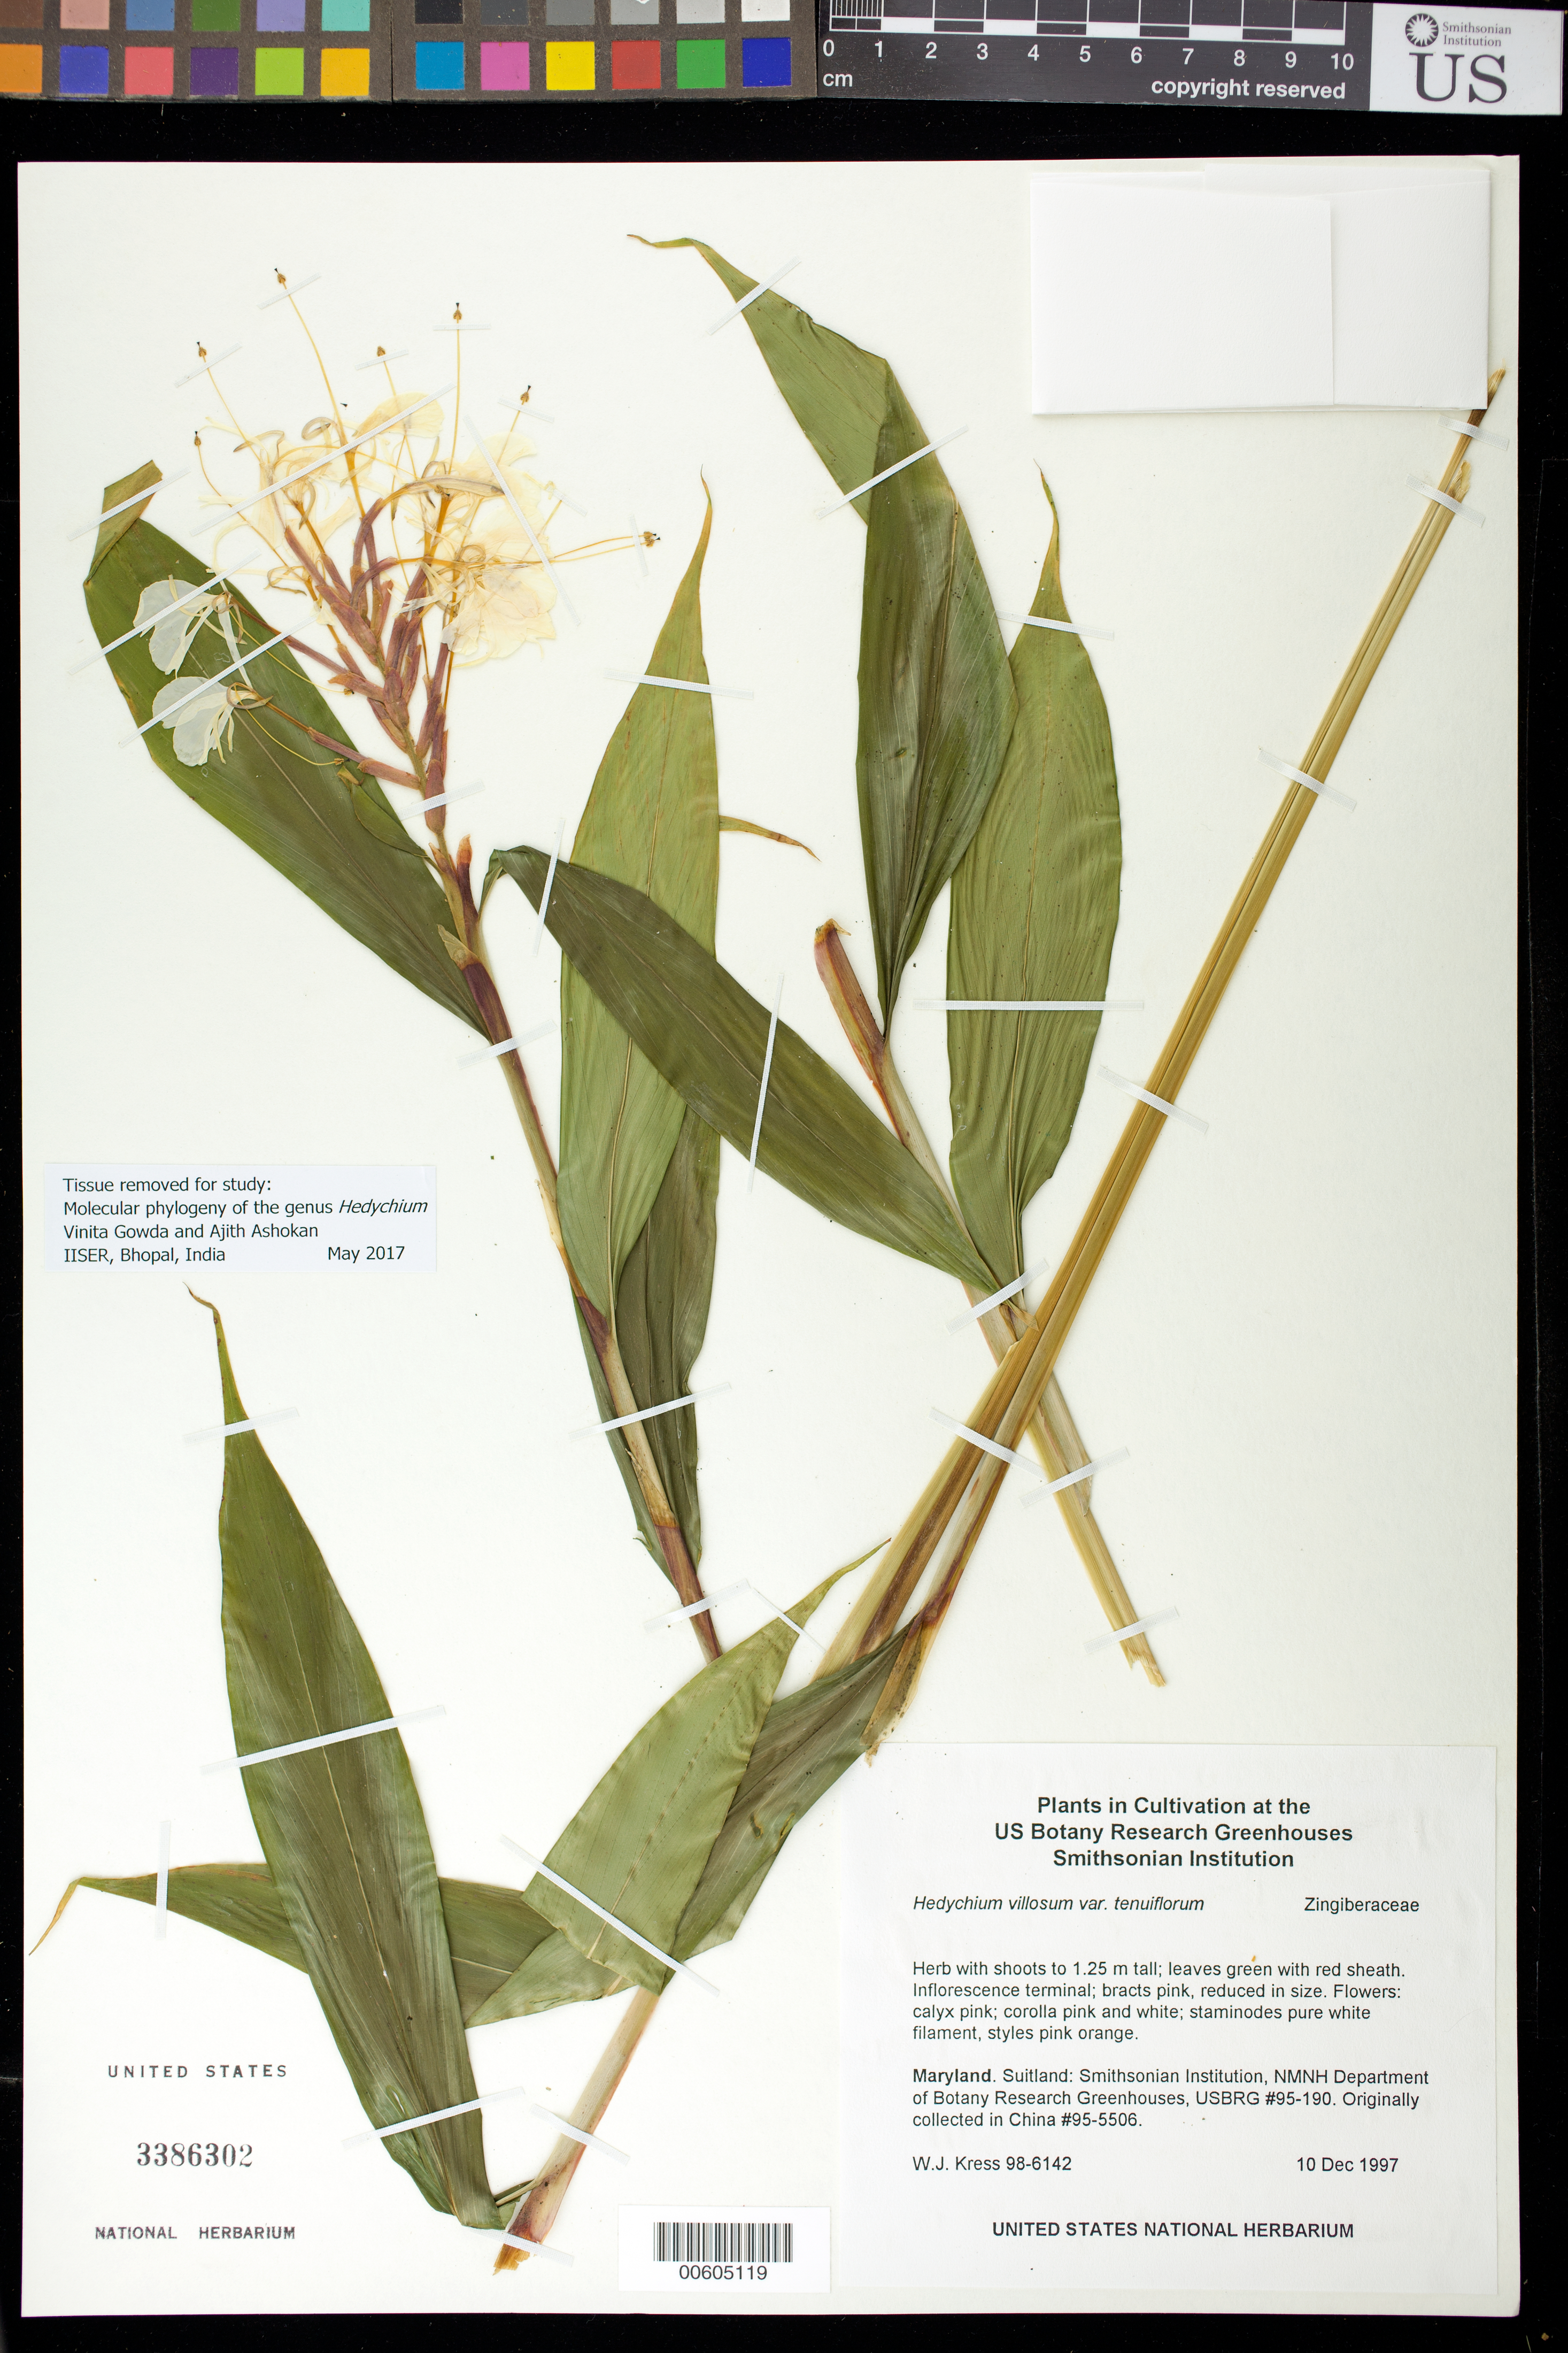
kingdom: Plantae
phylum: Tracheophyta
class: Liliopsida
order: Zingiberales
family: Zingiberaceae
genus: Hedychium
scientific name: Hedychium villosum var. tenuiflorum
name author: Wall. ex Baker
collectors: W. J. Kress & M. Bordelon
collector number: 98-6142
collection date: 1997-12-10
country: United States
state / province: Maryland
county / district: Prince George's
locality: NMNH Botany Research Greenhouses. Suitland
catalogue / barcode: US 3386302